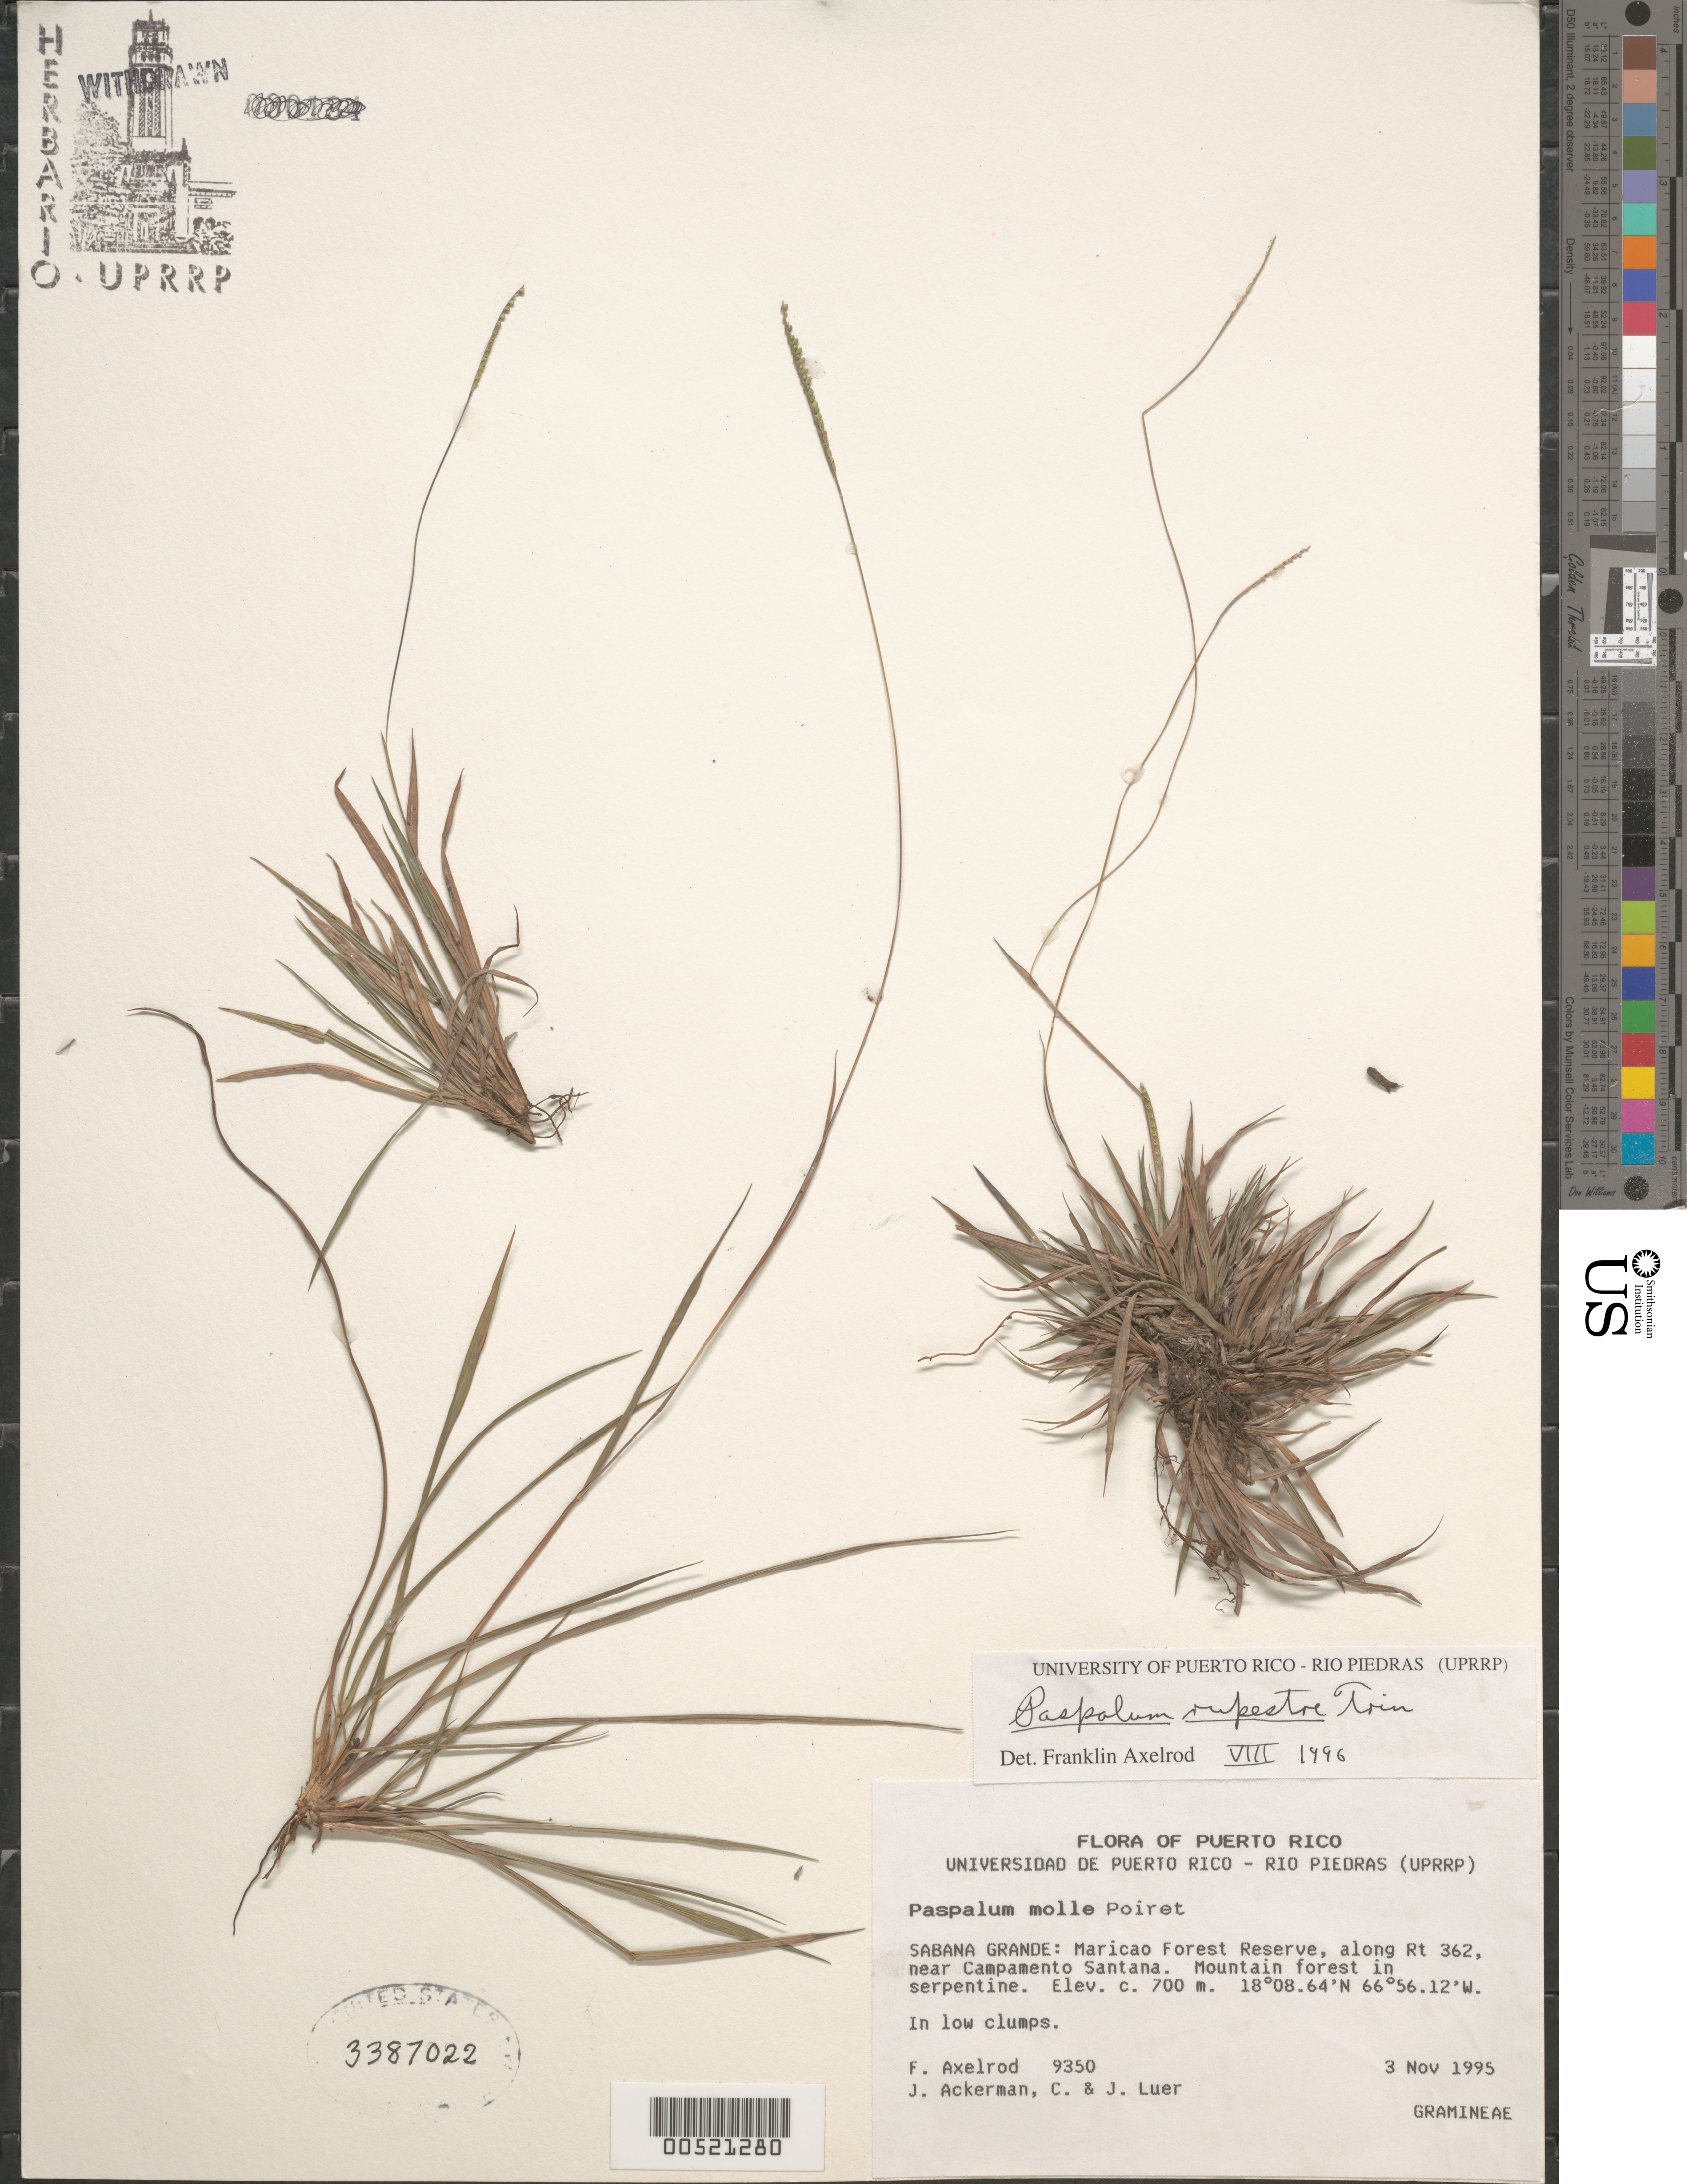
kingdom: Plantae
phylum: Tracheophyta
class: Liliopsida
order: Poales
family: Poaceae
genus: Paspalum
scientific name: Paspalum rupestre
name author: Trin.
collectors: F. S. Axelrod, J. D. Ackerman, C. Luer & J. P. Luer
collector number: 9350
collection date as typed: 03 Nov 1995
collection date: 1995-11-03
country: Puerto Rico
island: Greater Antilles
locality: Sabana Grande: Maricao Forest Reserve, along Rt. 362, near Campamento Santana.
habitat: Mountain forest in serpentine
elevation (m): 700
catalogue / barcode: US 3387022